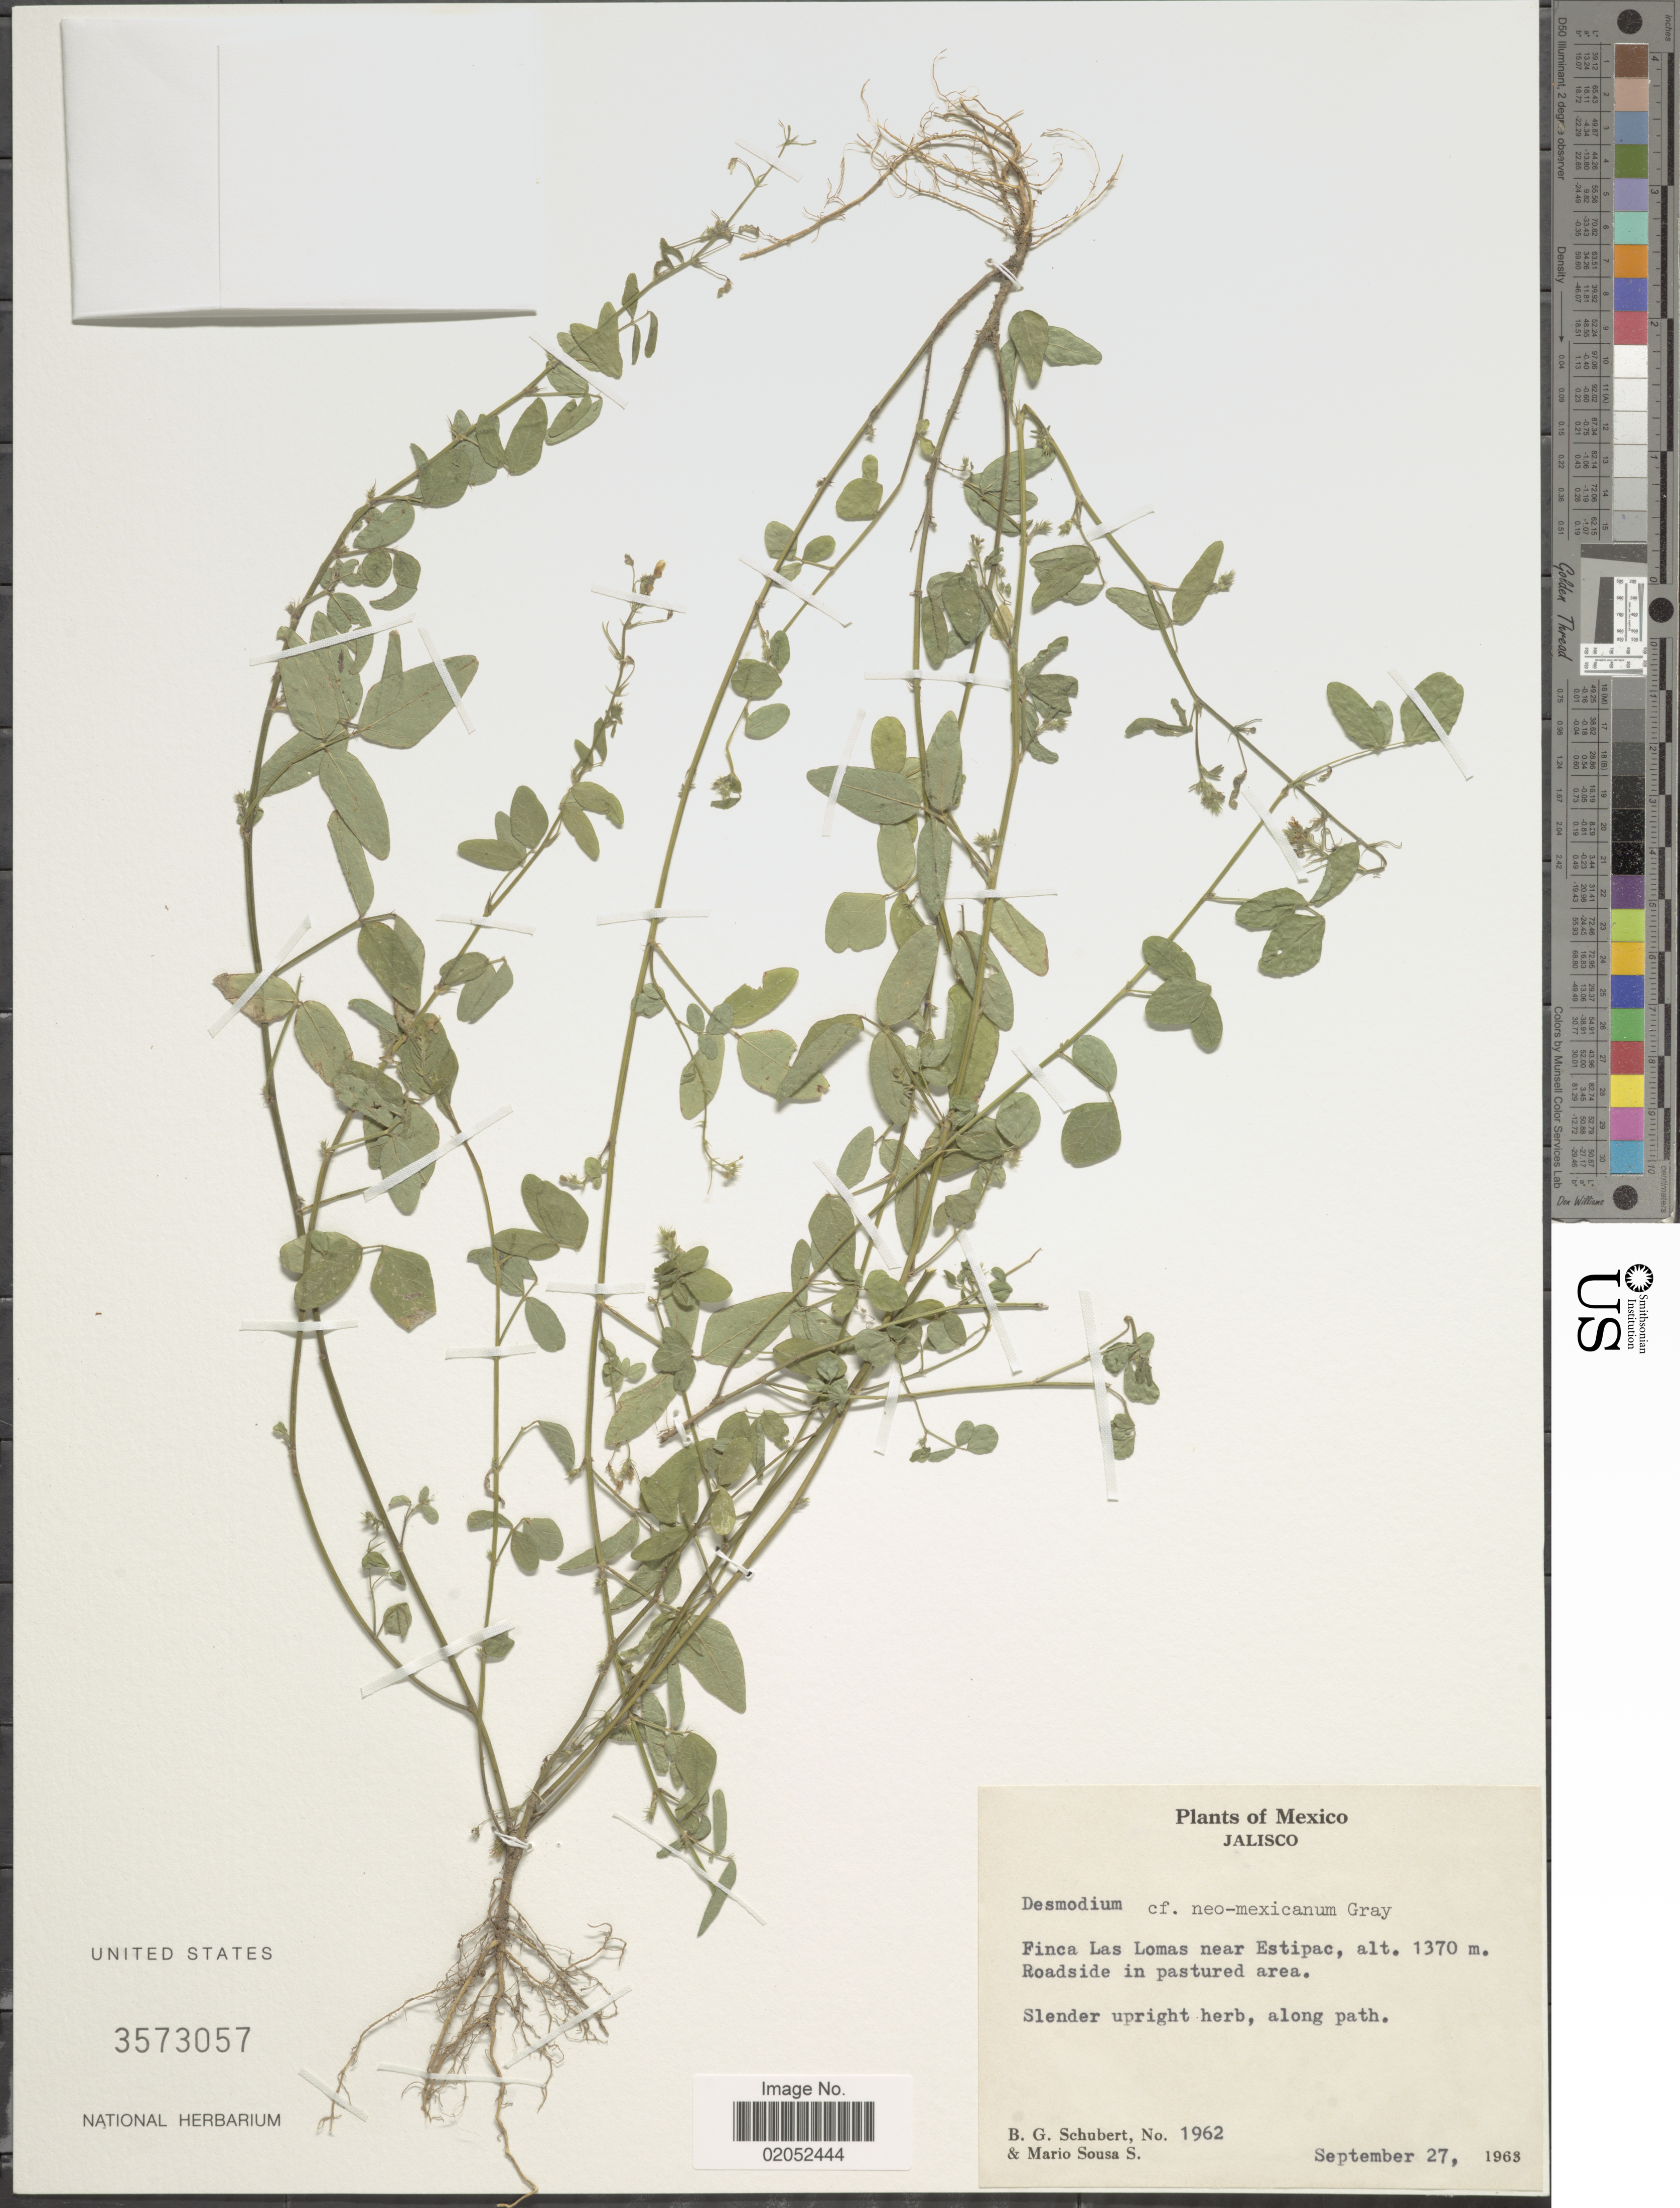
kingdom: Plantae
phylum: Tracheophyta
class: Magnoliopsida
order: Fabales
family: Fabaceae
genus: Desmodium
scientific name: Desmodium neomexicanum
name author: A. Gray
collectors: B. Schubert & M. Sousa S.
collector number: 1962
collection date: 1963-09-27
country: Mexico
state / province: Jalisco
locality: Mexico, Jalisco. Finca Las Lomas near Estipac. Roadside in pastured area.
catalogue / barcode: US 3573057